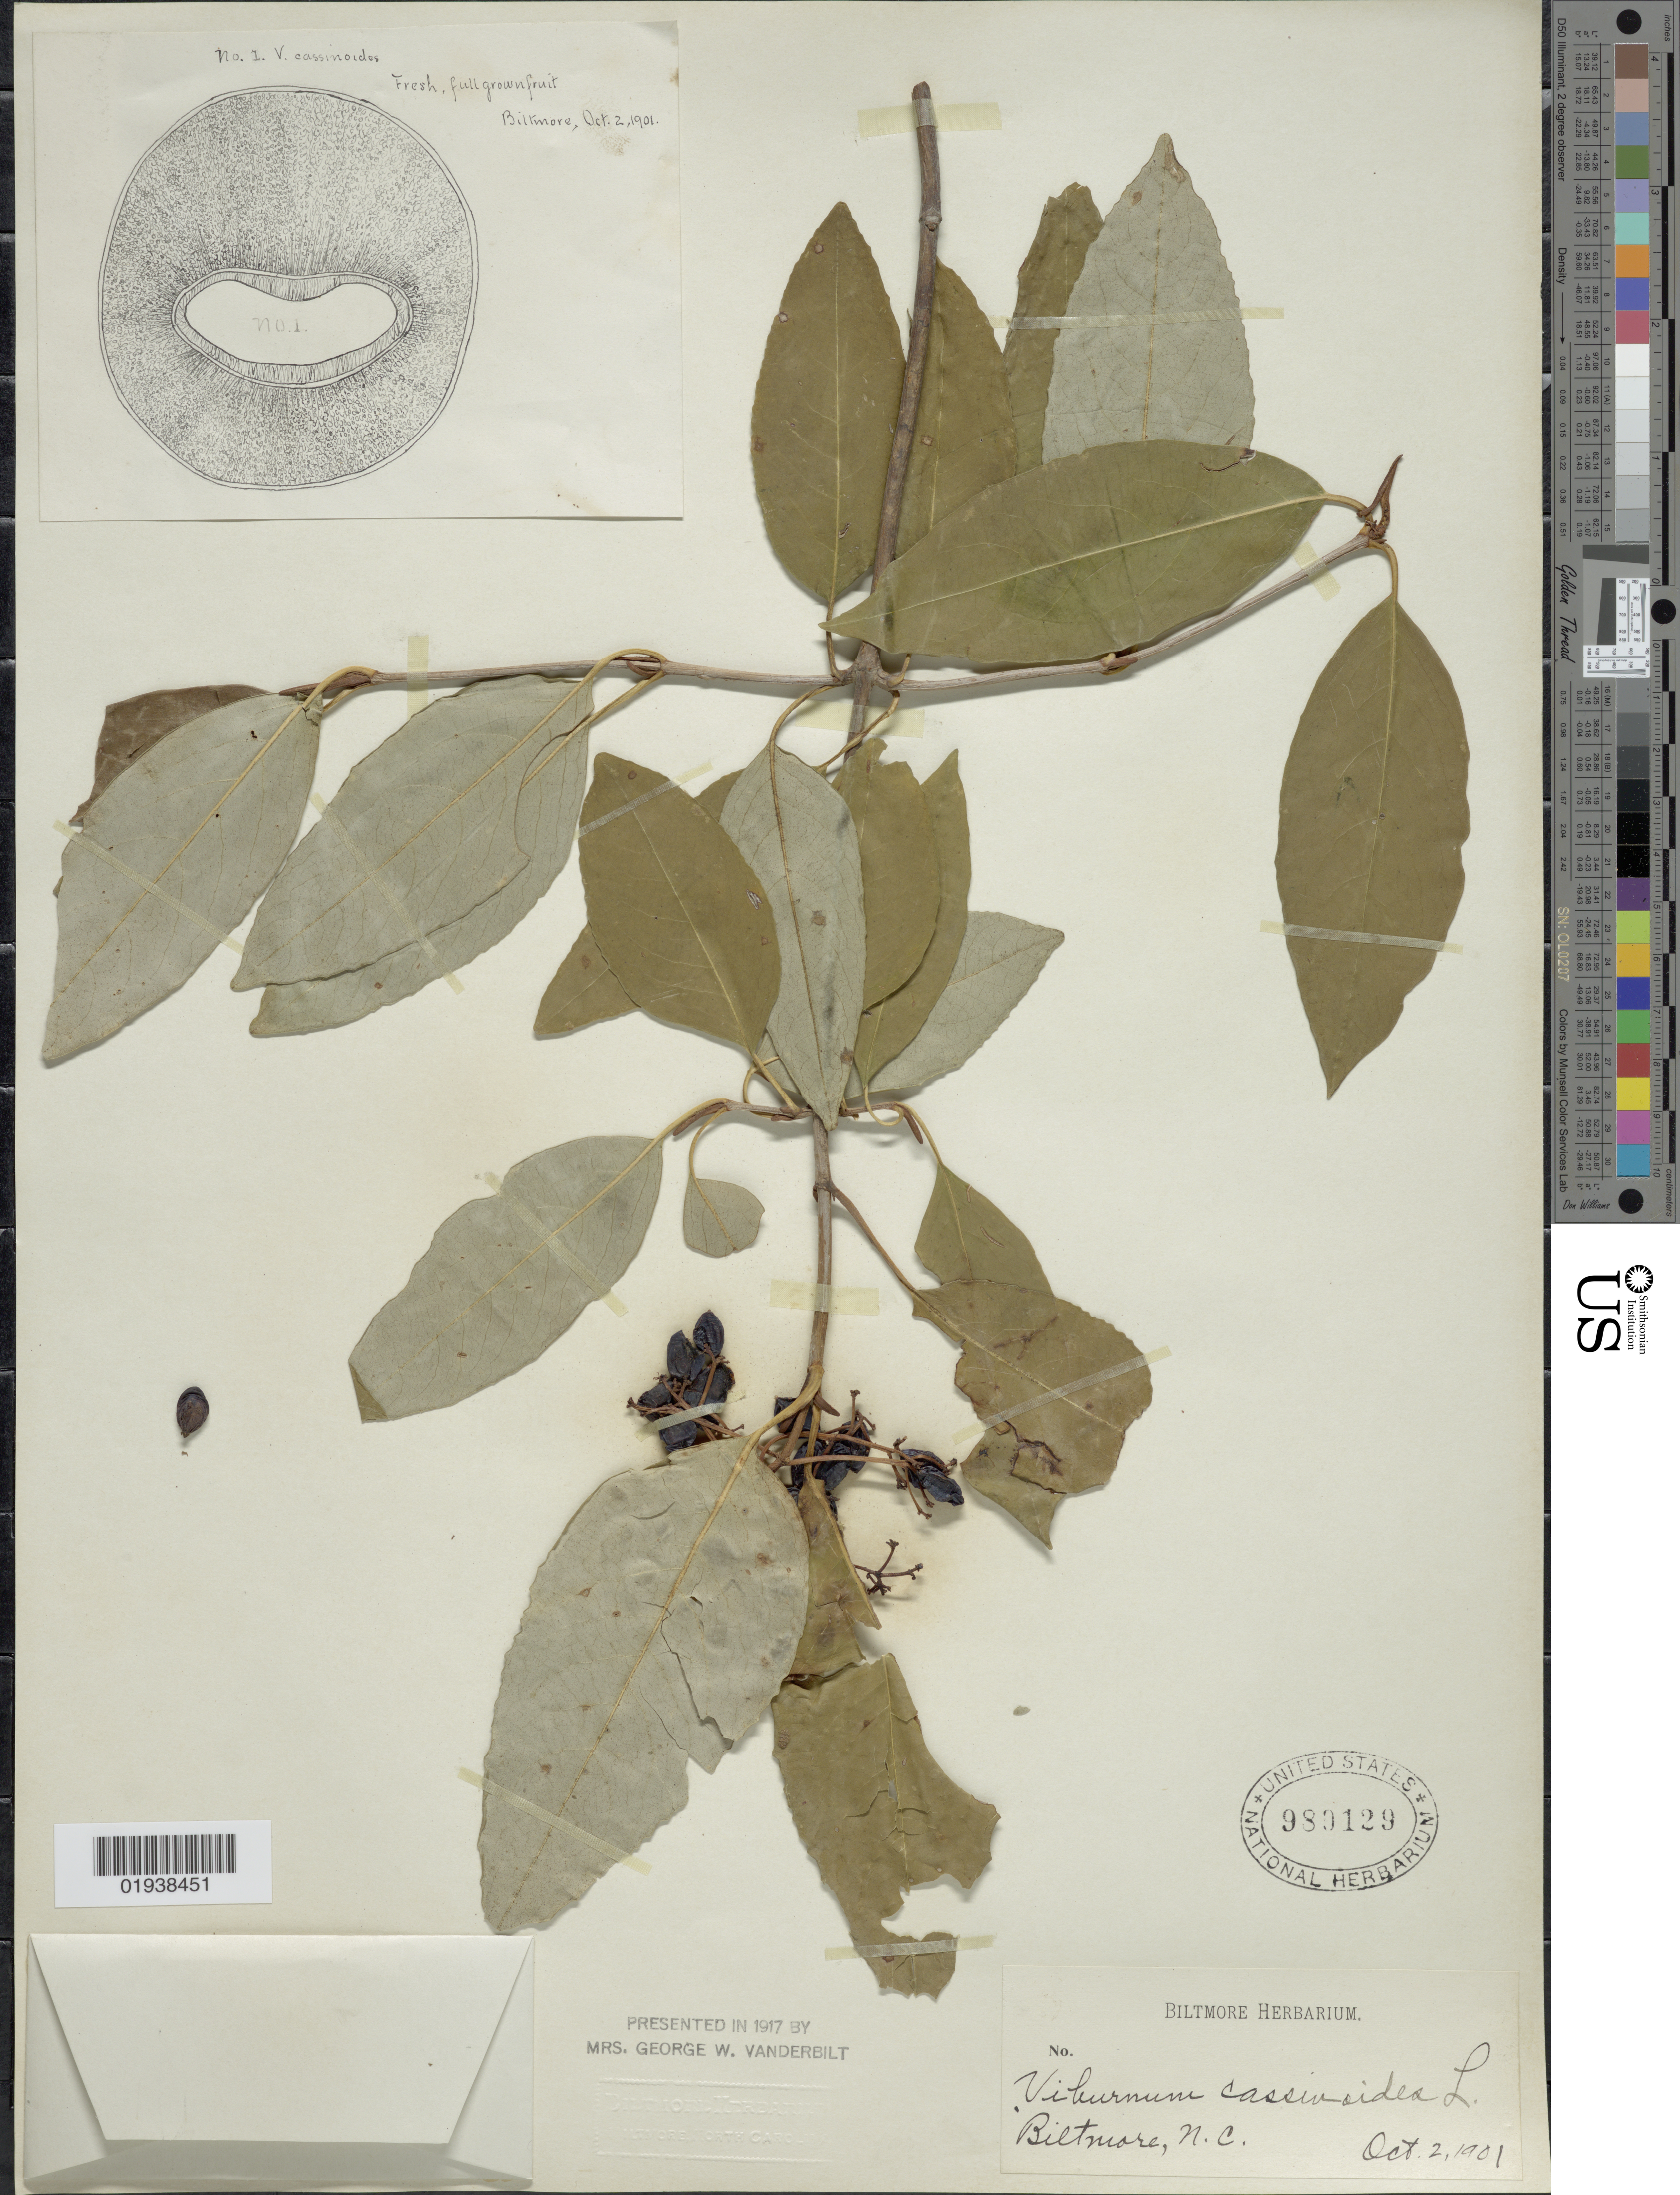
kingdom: Plantae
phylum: Tracheophyta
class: Magnoliopsida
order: Dipsacales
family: Viburnaceae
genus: Viburnum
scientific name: Viburnum cassinoides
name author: L.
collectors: ex herb. Biltmore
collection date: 1901-10-02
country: United States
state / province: North Carolina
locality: Biltmore, N.C.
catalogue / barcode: US 980129